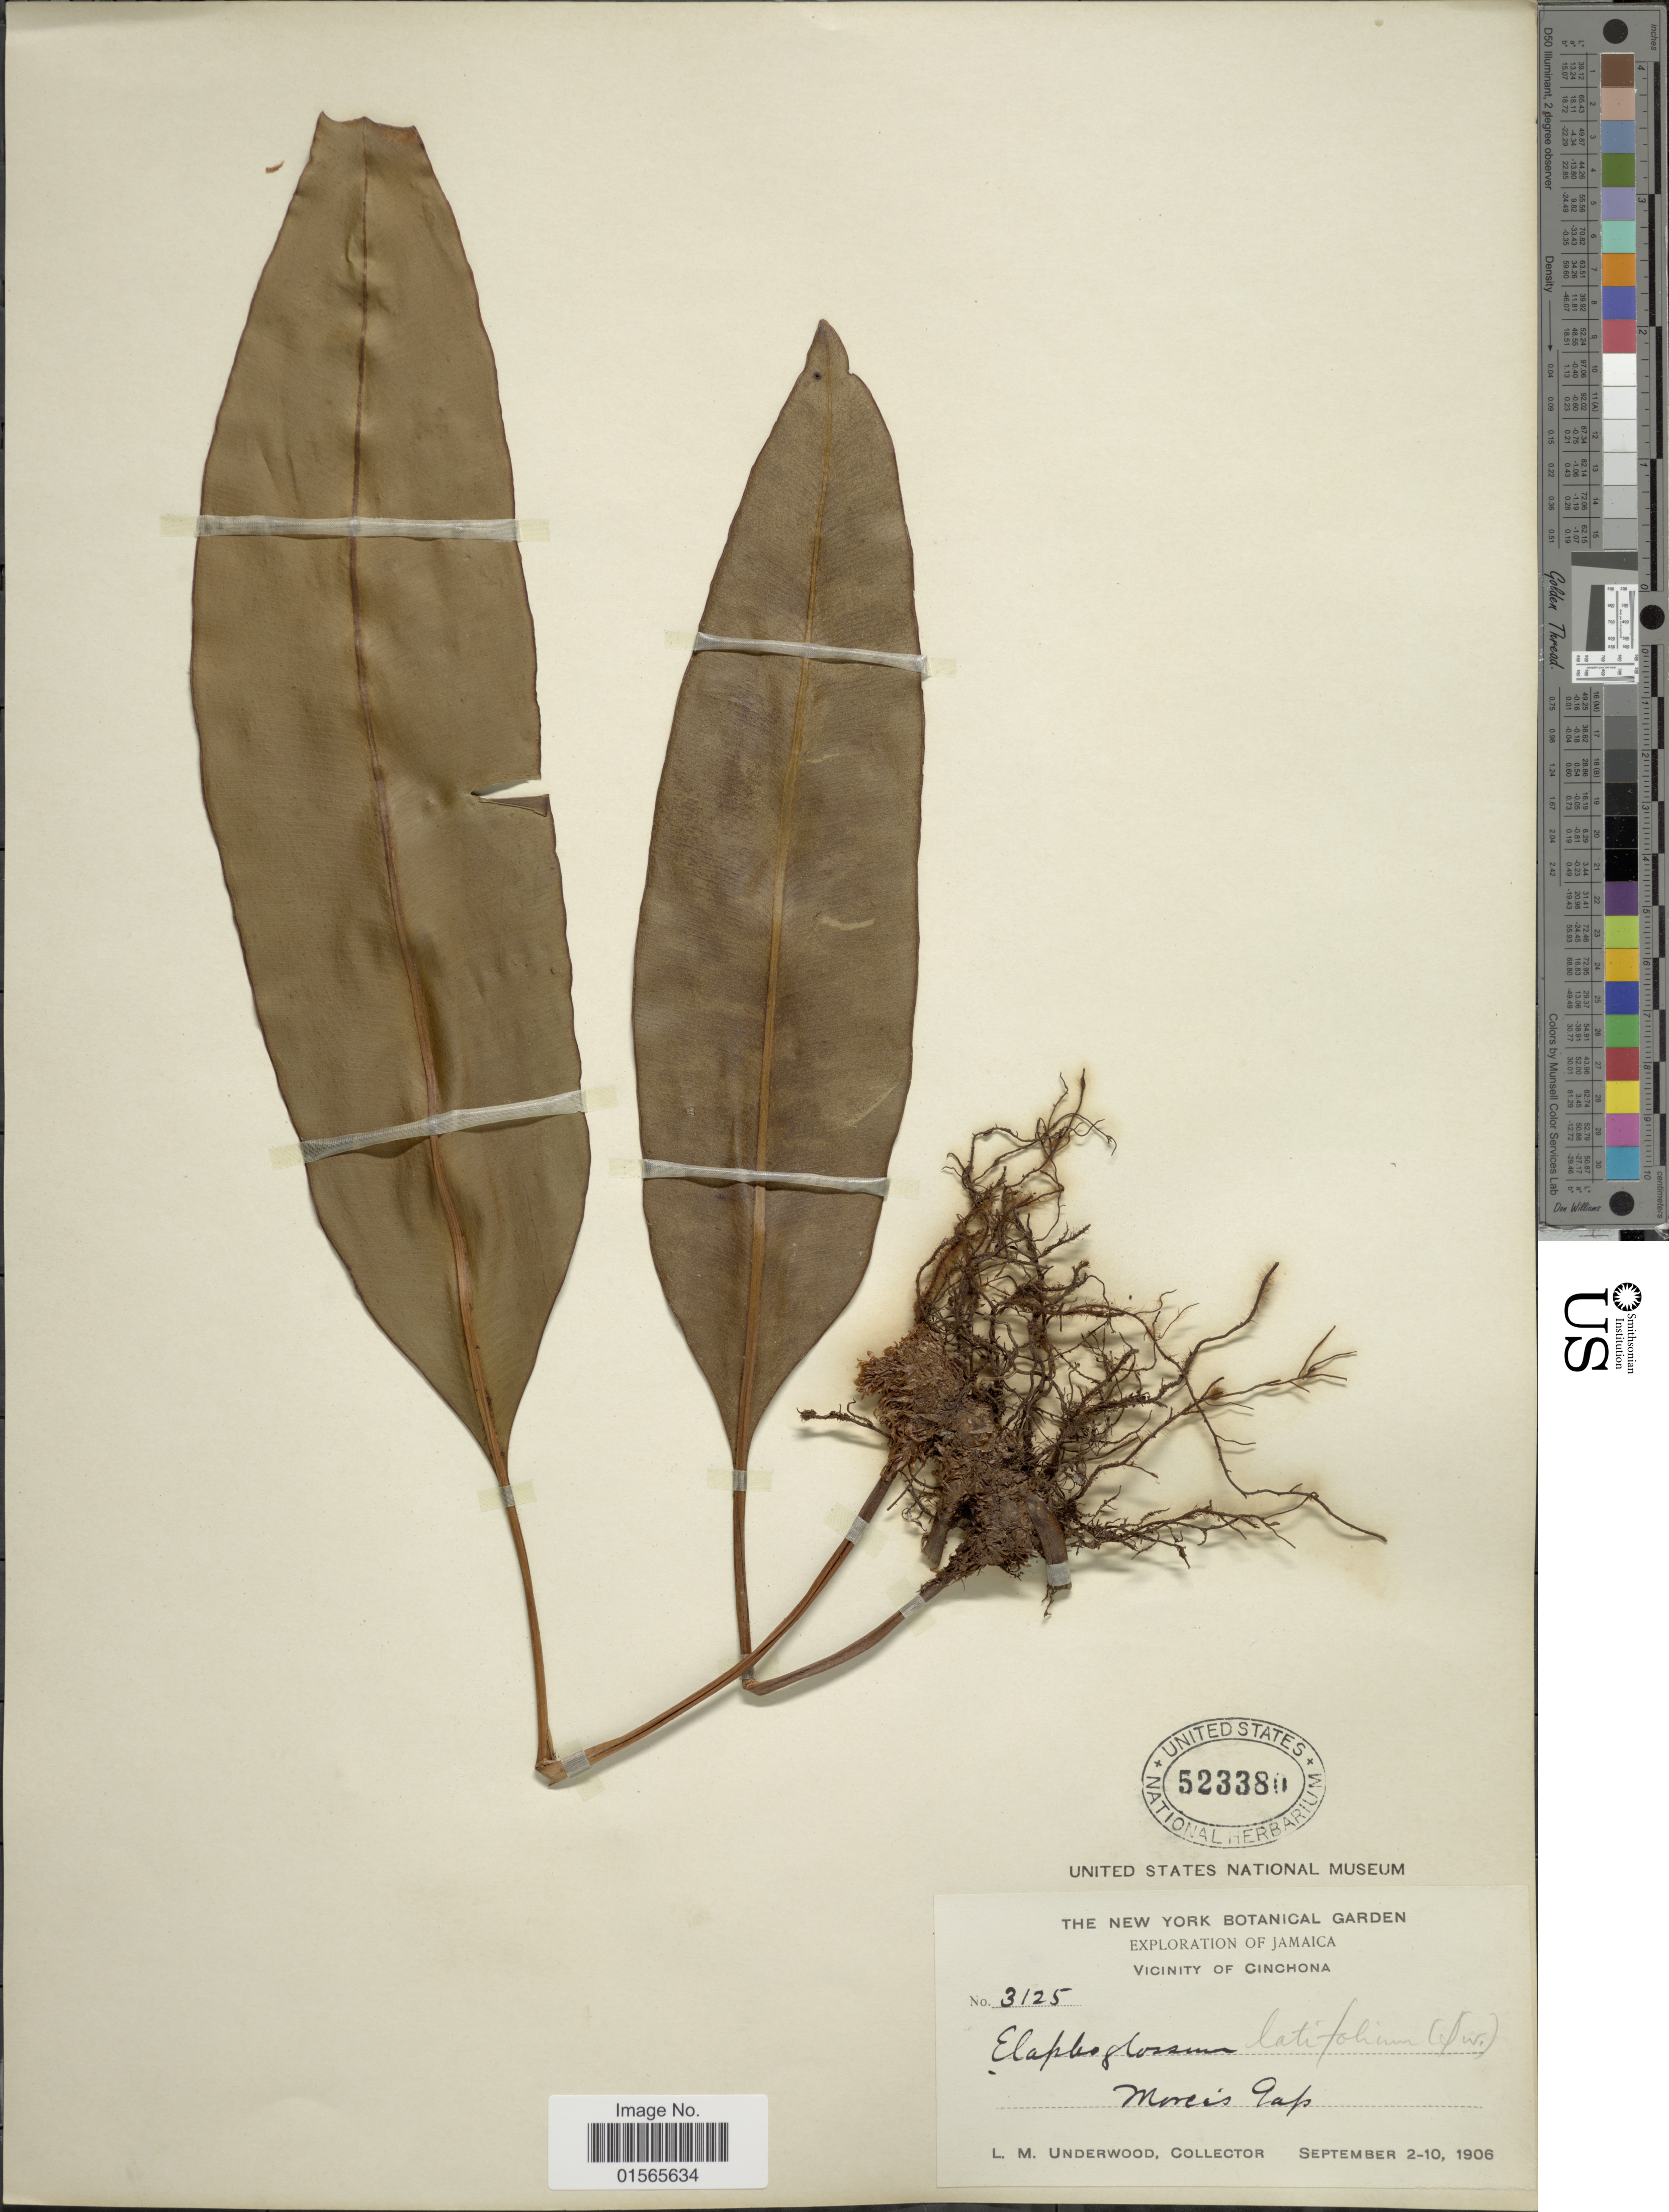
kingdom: Plantae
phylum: Tracheophyta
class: Polypodiopsida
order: Polypodiales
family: Dryopteridaceae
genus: Elaphoglossum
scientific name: Elaphoglossum latifolium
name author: (Sw.) J. Sm.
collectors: L. M. Underwood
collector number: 3125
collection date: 1906-09-02/1906-09-10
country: Jamaica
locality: Vicinity of Cinchona, Morces Gap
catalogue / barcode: US 523380